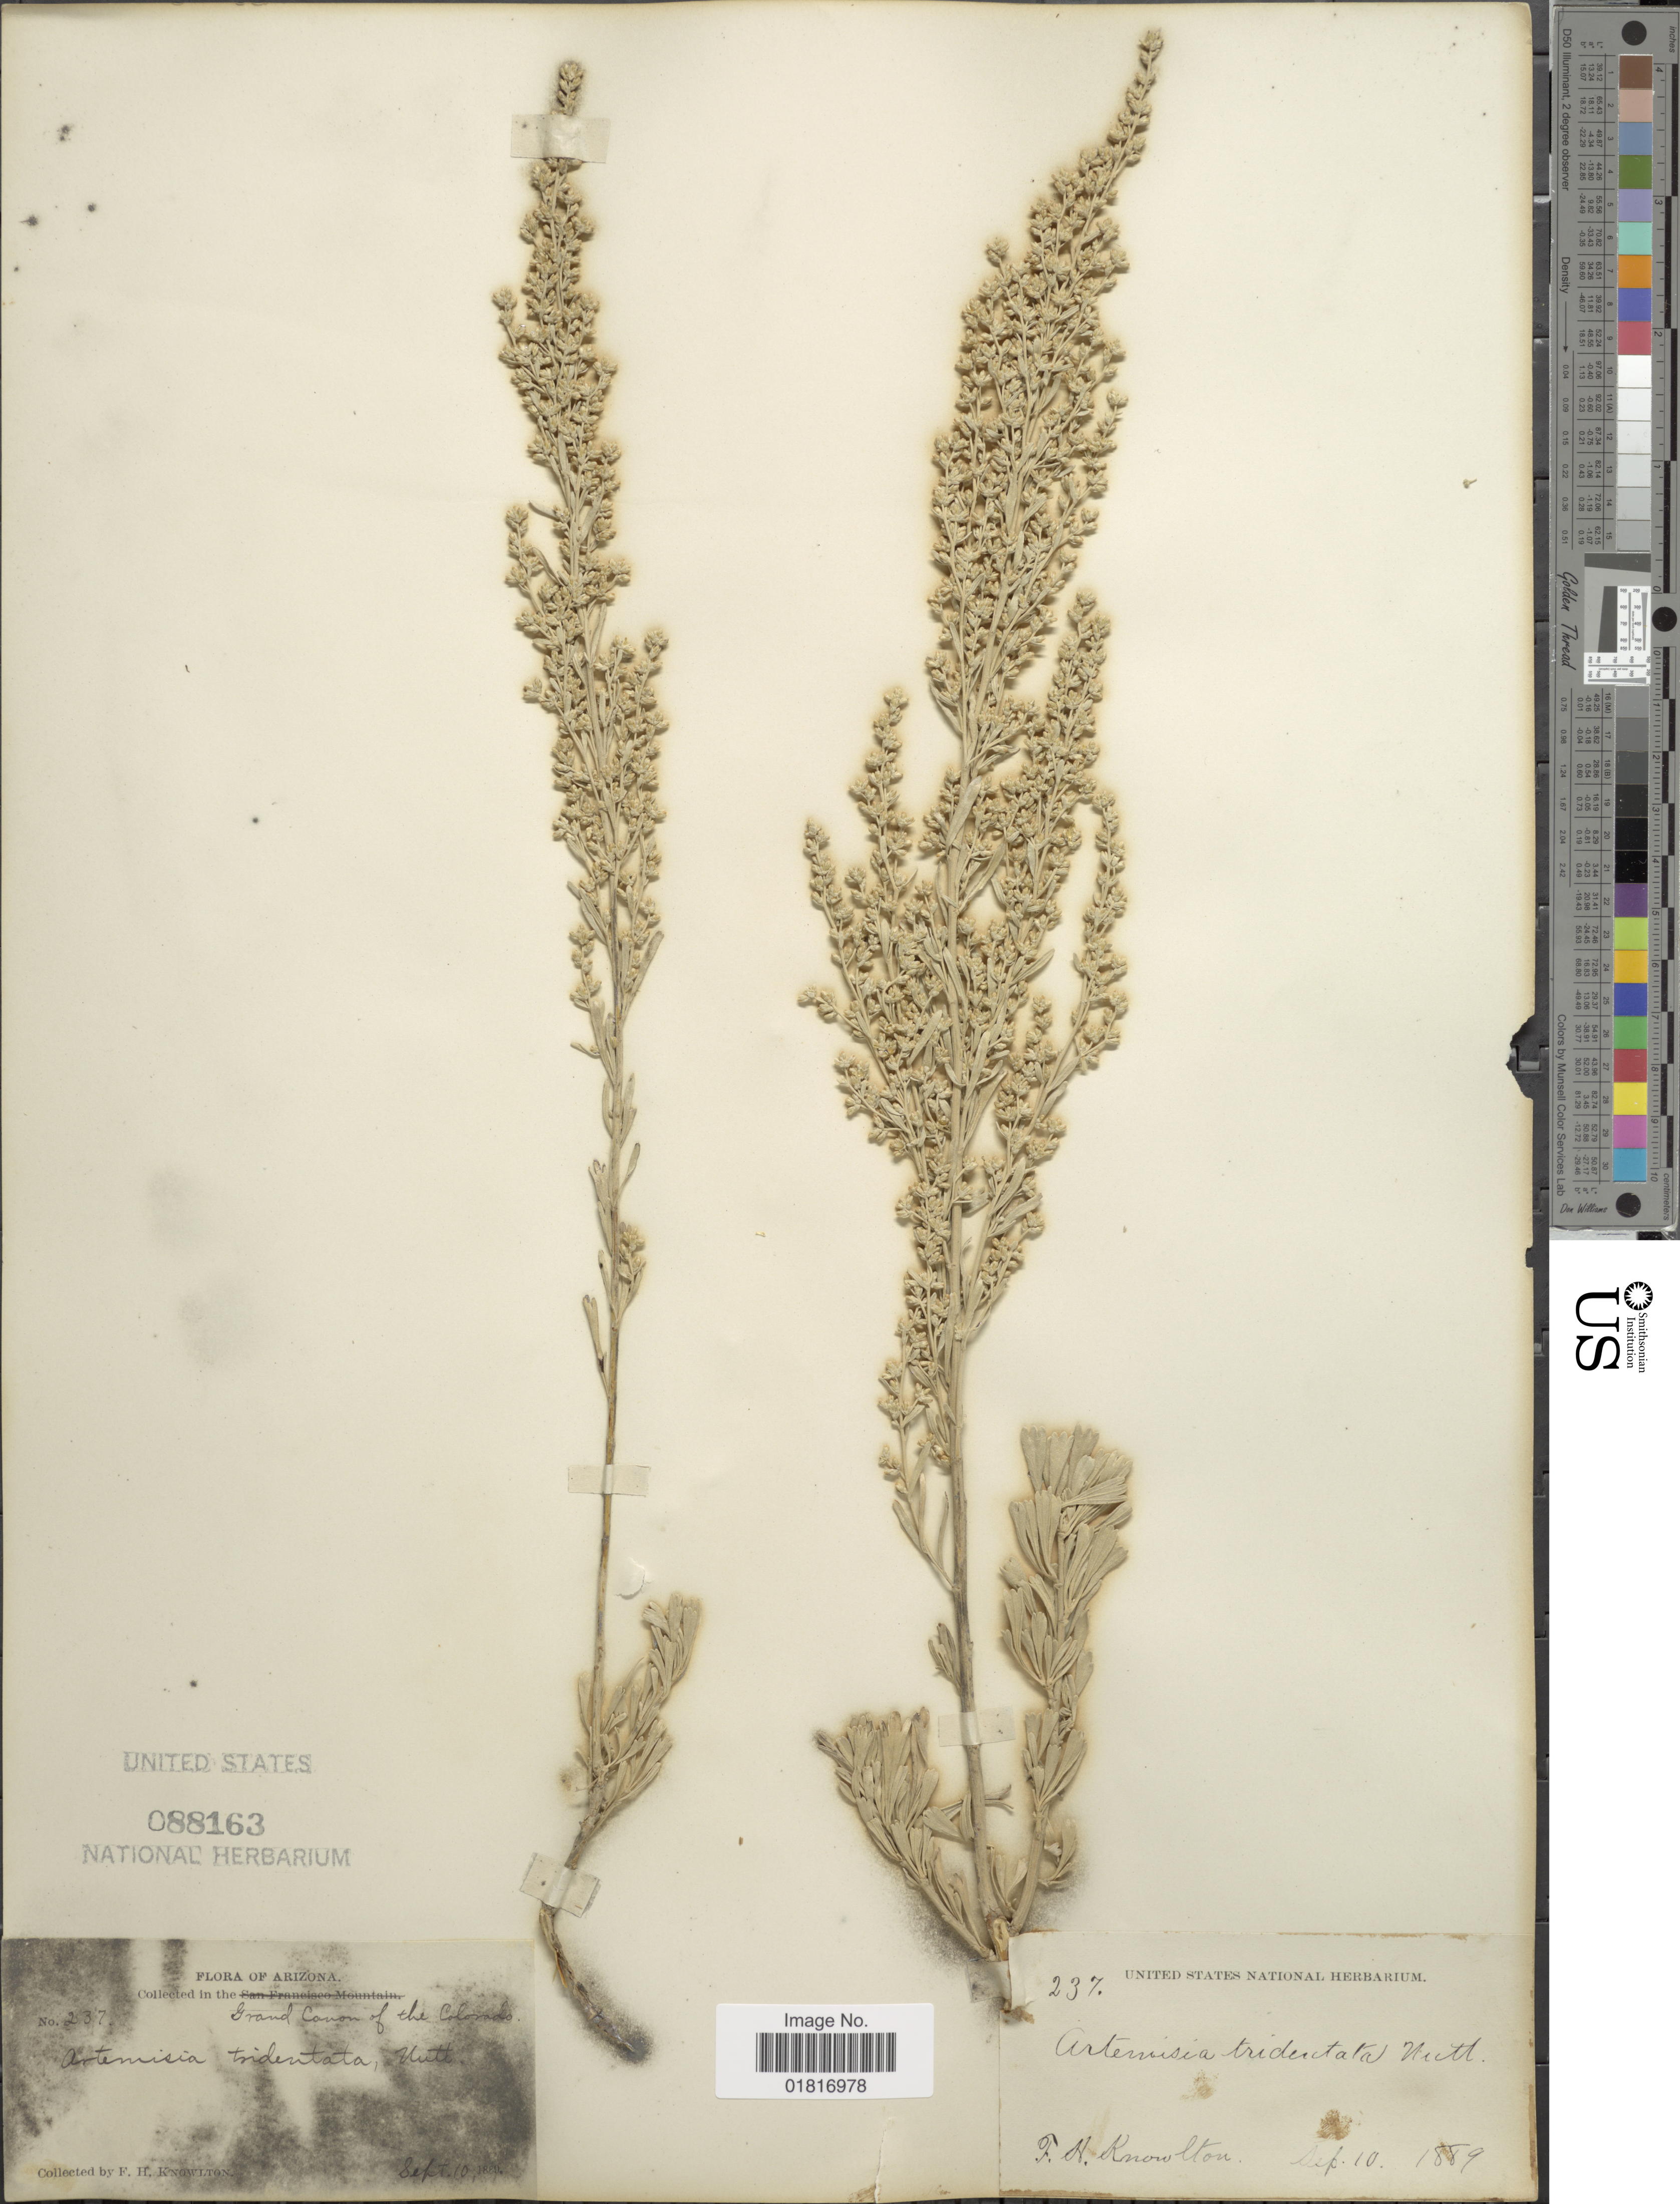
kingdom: Plantae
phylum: Tracheophyta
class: Magnoliopsida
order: Asterales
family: Asteraceae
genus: Artemisia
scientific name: Artemisia tridentata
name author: Nutt.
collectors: F. H. Knowlton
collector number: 237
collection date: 1889-09-10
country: United States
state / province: Arizona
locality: Grand Canon of the Colorado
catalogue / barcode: US 88163